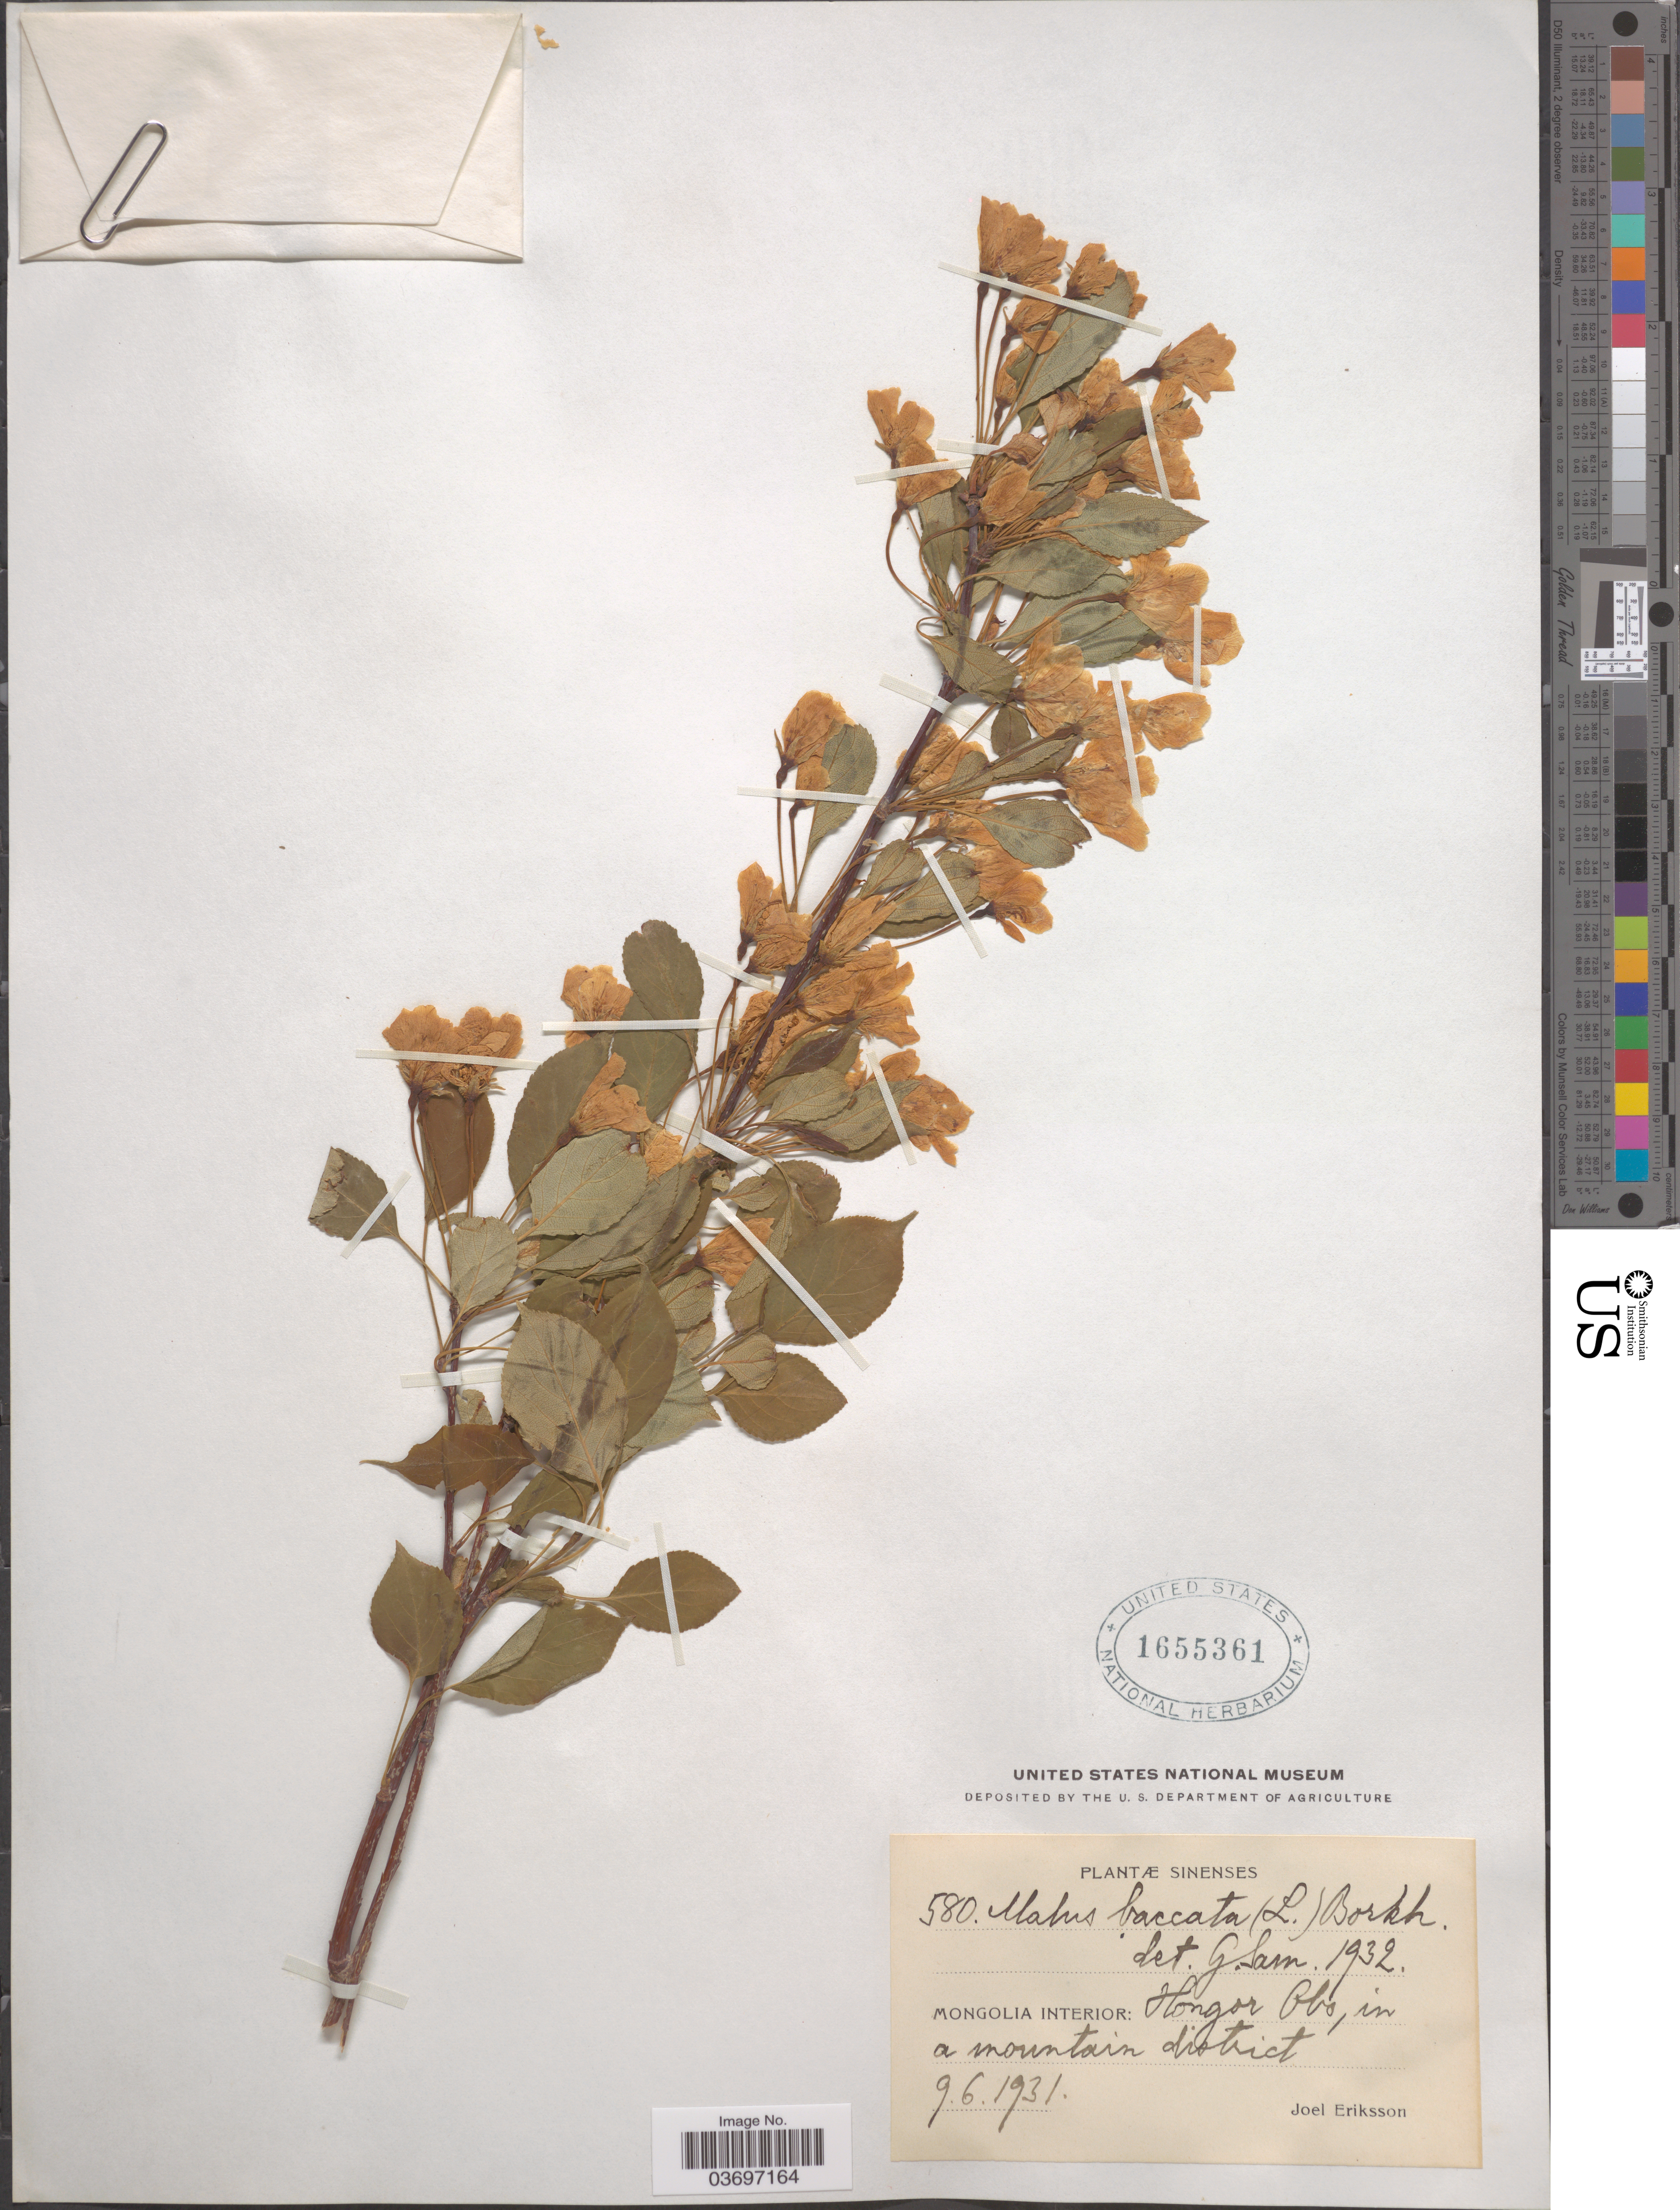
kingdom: Plantae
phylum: Tracheophyta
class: Magnoliopsida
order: Rosales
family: Rosaceae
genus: Malus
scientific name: Malus baccata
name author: (L.) Borkh.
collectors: J. Eriksson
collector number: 580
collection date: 1931-06-09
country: China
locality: Sinenses. Mongolia Interior: Hongor Obbo, in a mountain district.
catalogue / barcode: US 1655361